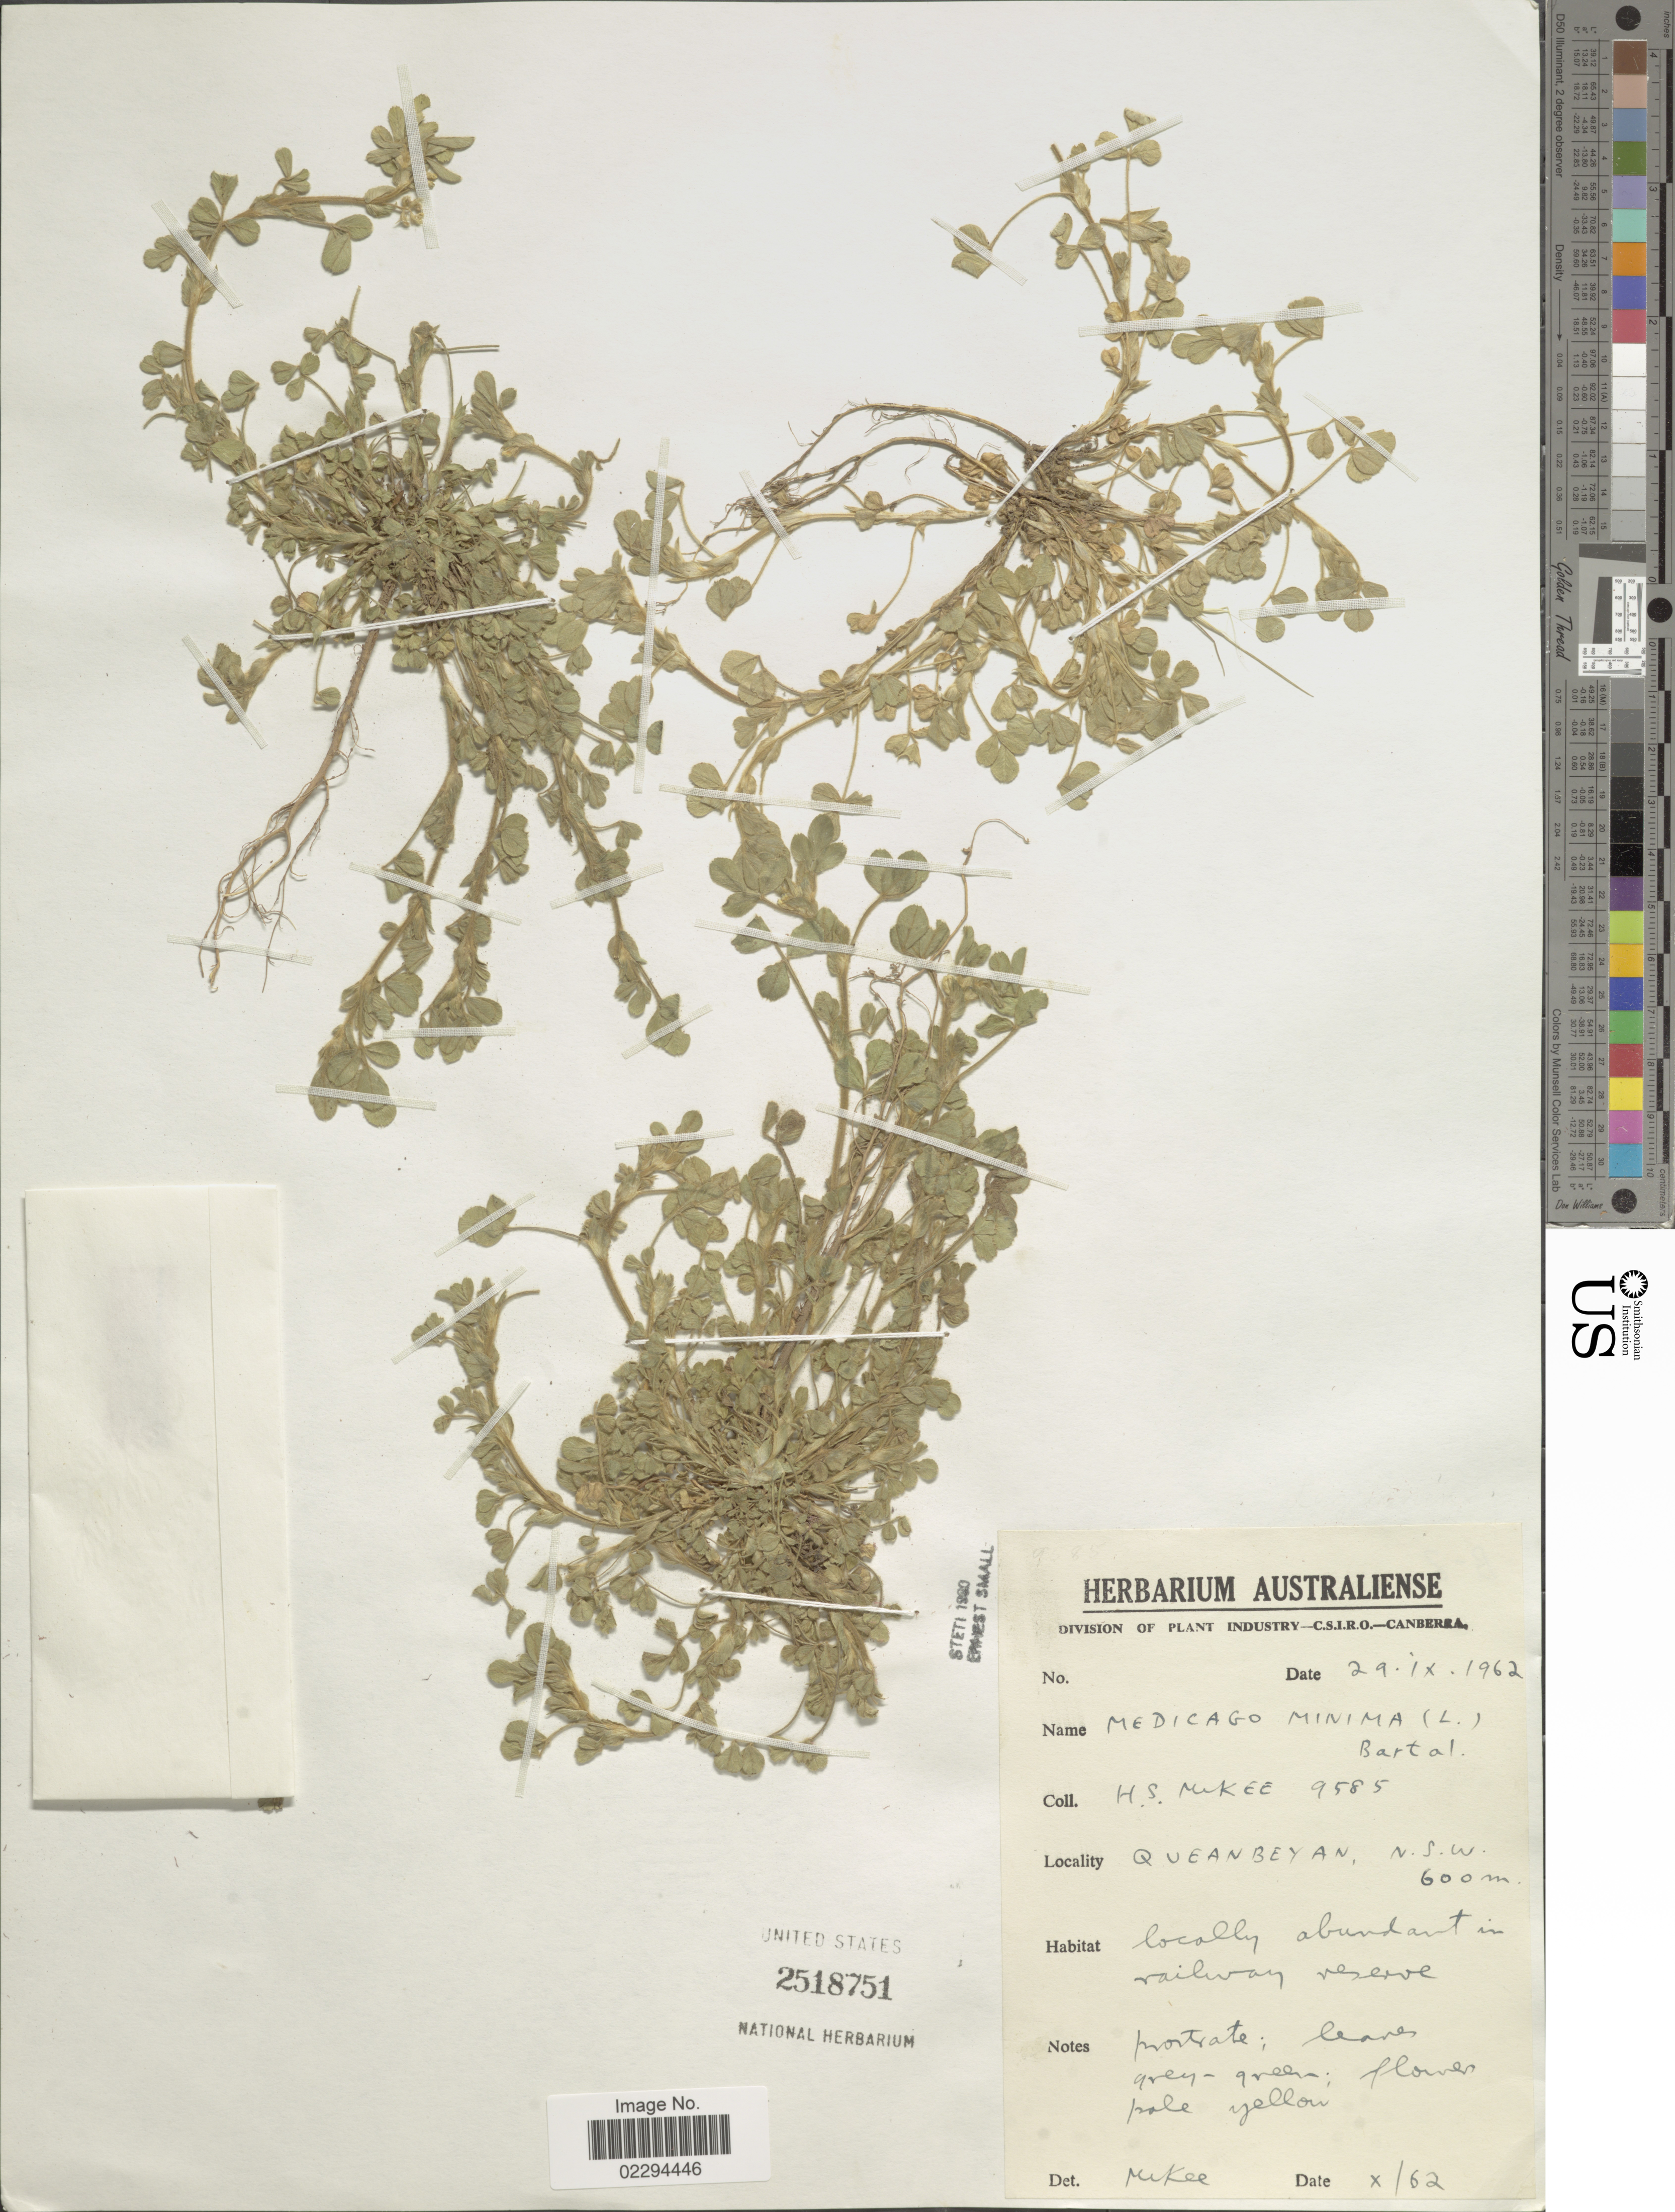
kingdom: Plantae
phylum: Tracheophyta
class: Magnoliopsida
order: Fabales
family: Fabaceae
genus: Medicago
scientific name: Medicago minima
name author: Lam.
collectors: H. S. McKee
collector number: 9585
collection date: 1962-09-29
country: Australia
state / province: New South Wales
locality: Queanbeyan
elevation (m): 600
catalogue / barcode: US 2518751